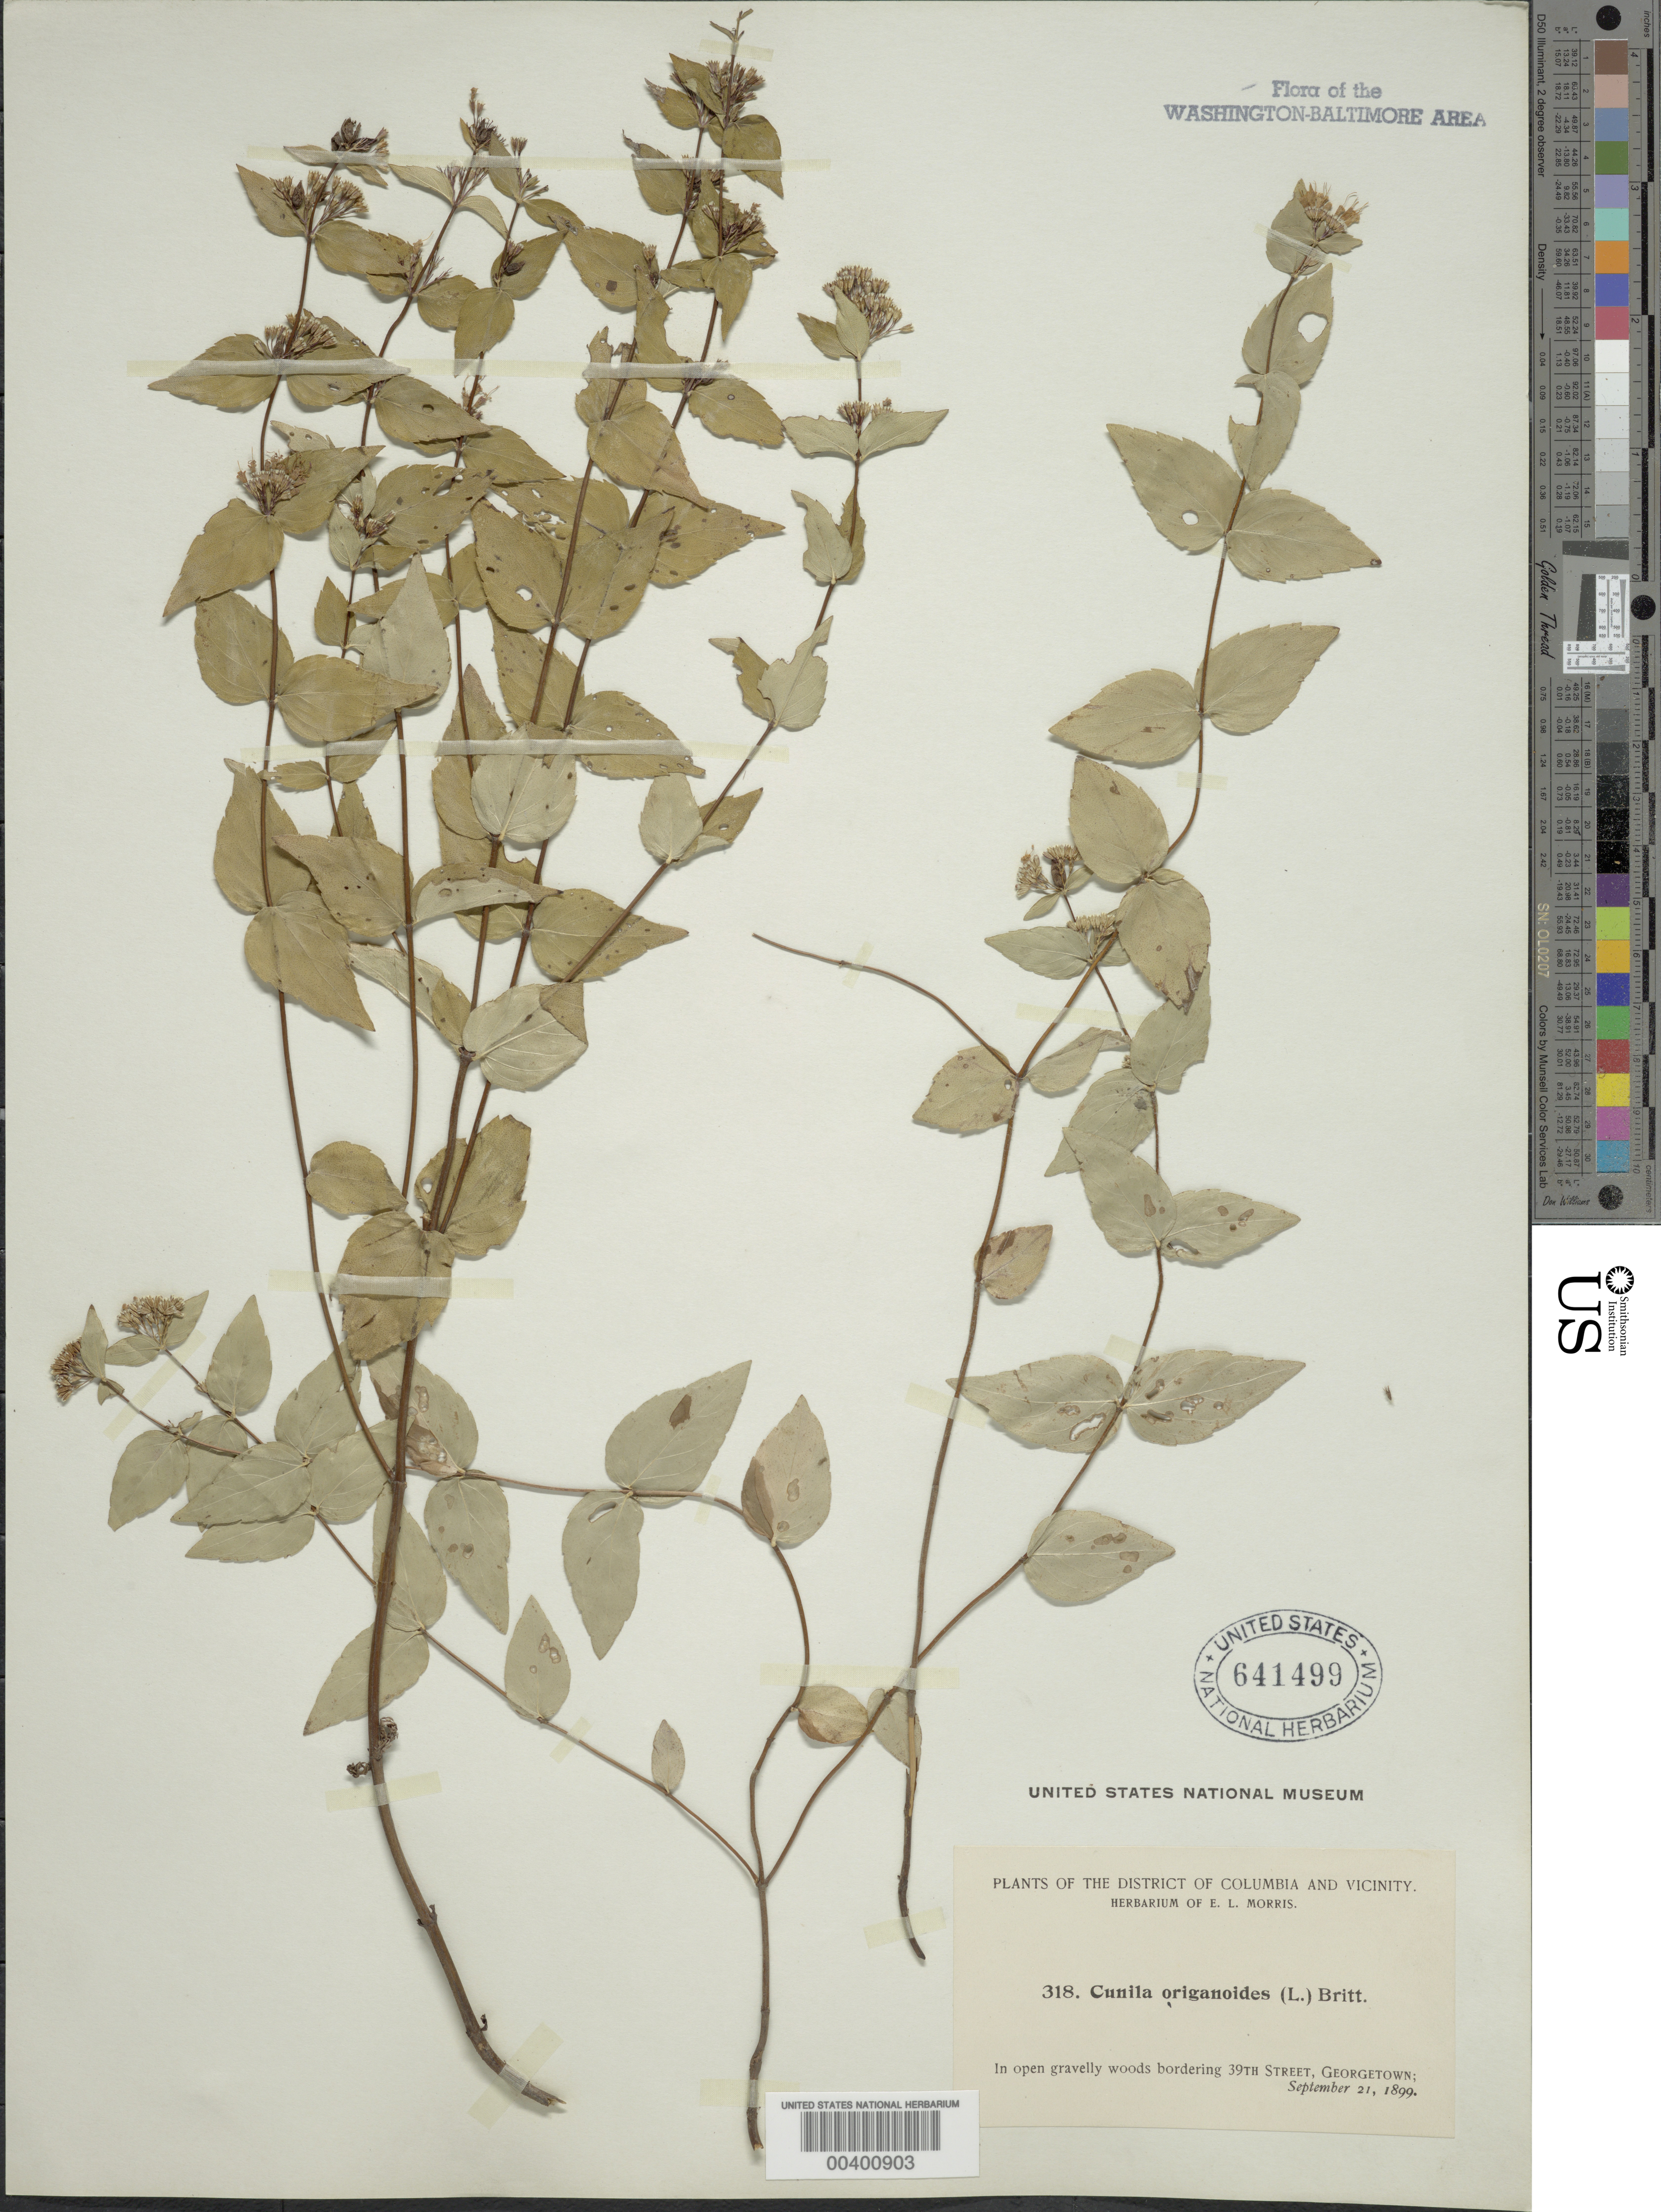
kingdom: Plantae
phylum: Tracheophyta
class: Magnoliopsida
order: Lamiales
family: Lamiaceae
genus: Cunila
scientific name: Cunila origanoides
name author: (L.) Britton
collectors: E. L. Morris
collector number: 318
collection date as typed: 21 Sep 1899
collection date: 1899-09-21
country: United States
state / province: District of Columbia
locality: Georgetown, 39th St.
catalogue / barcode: US 641499